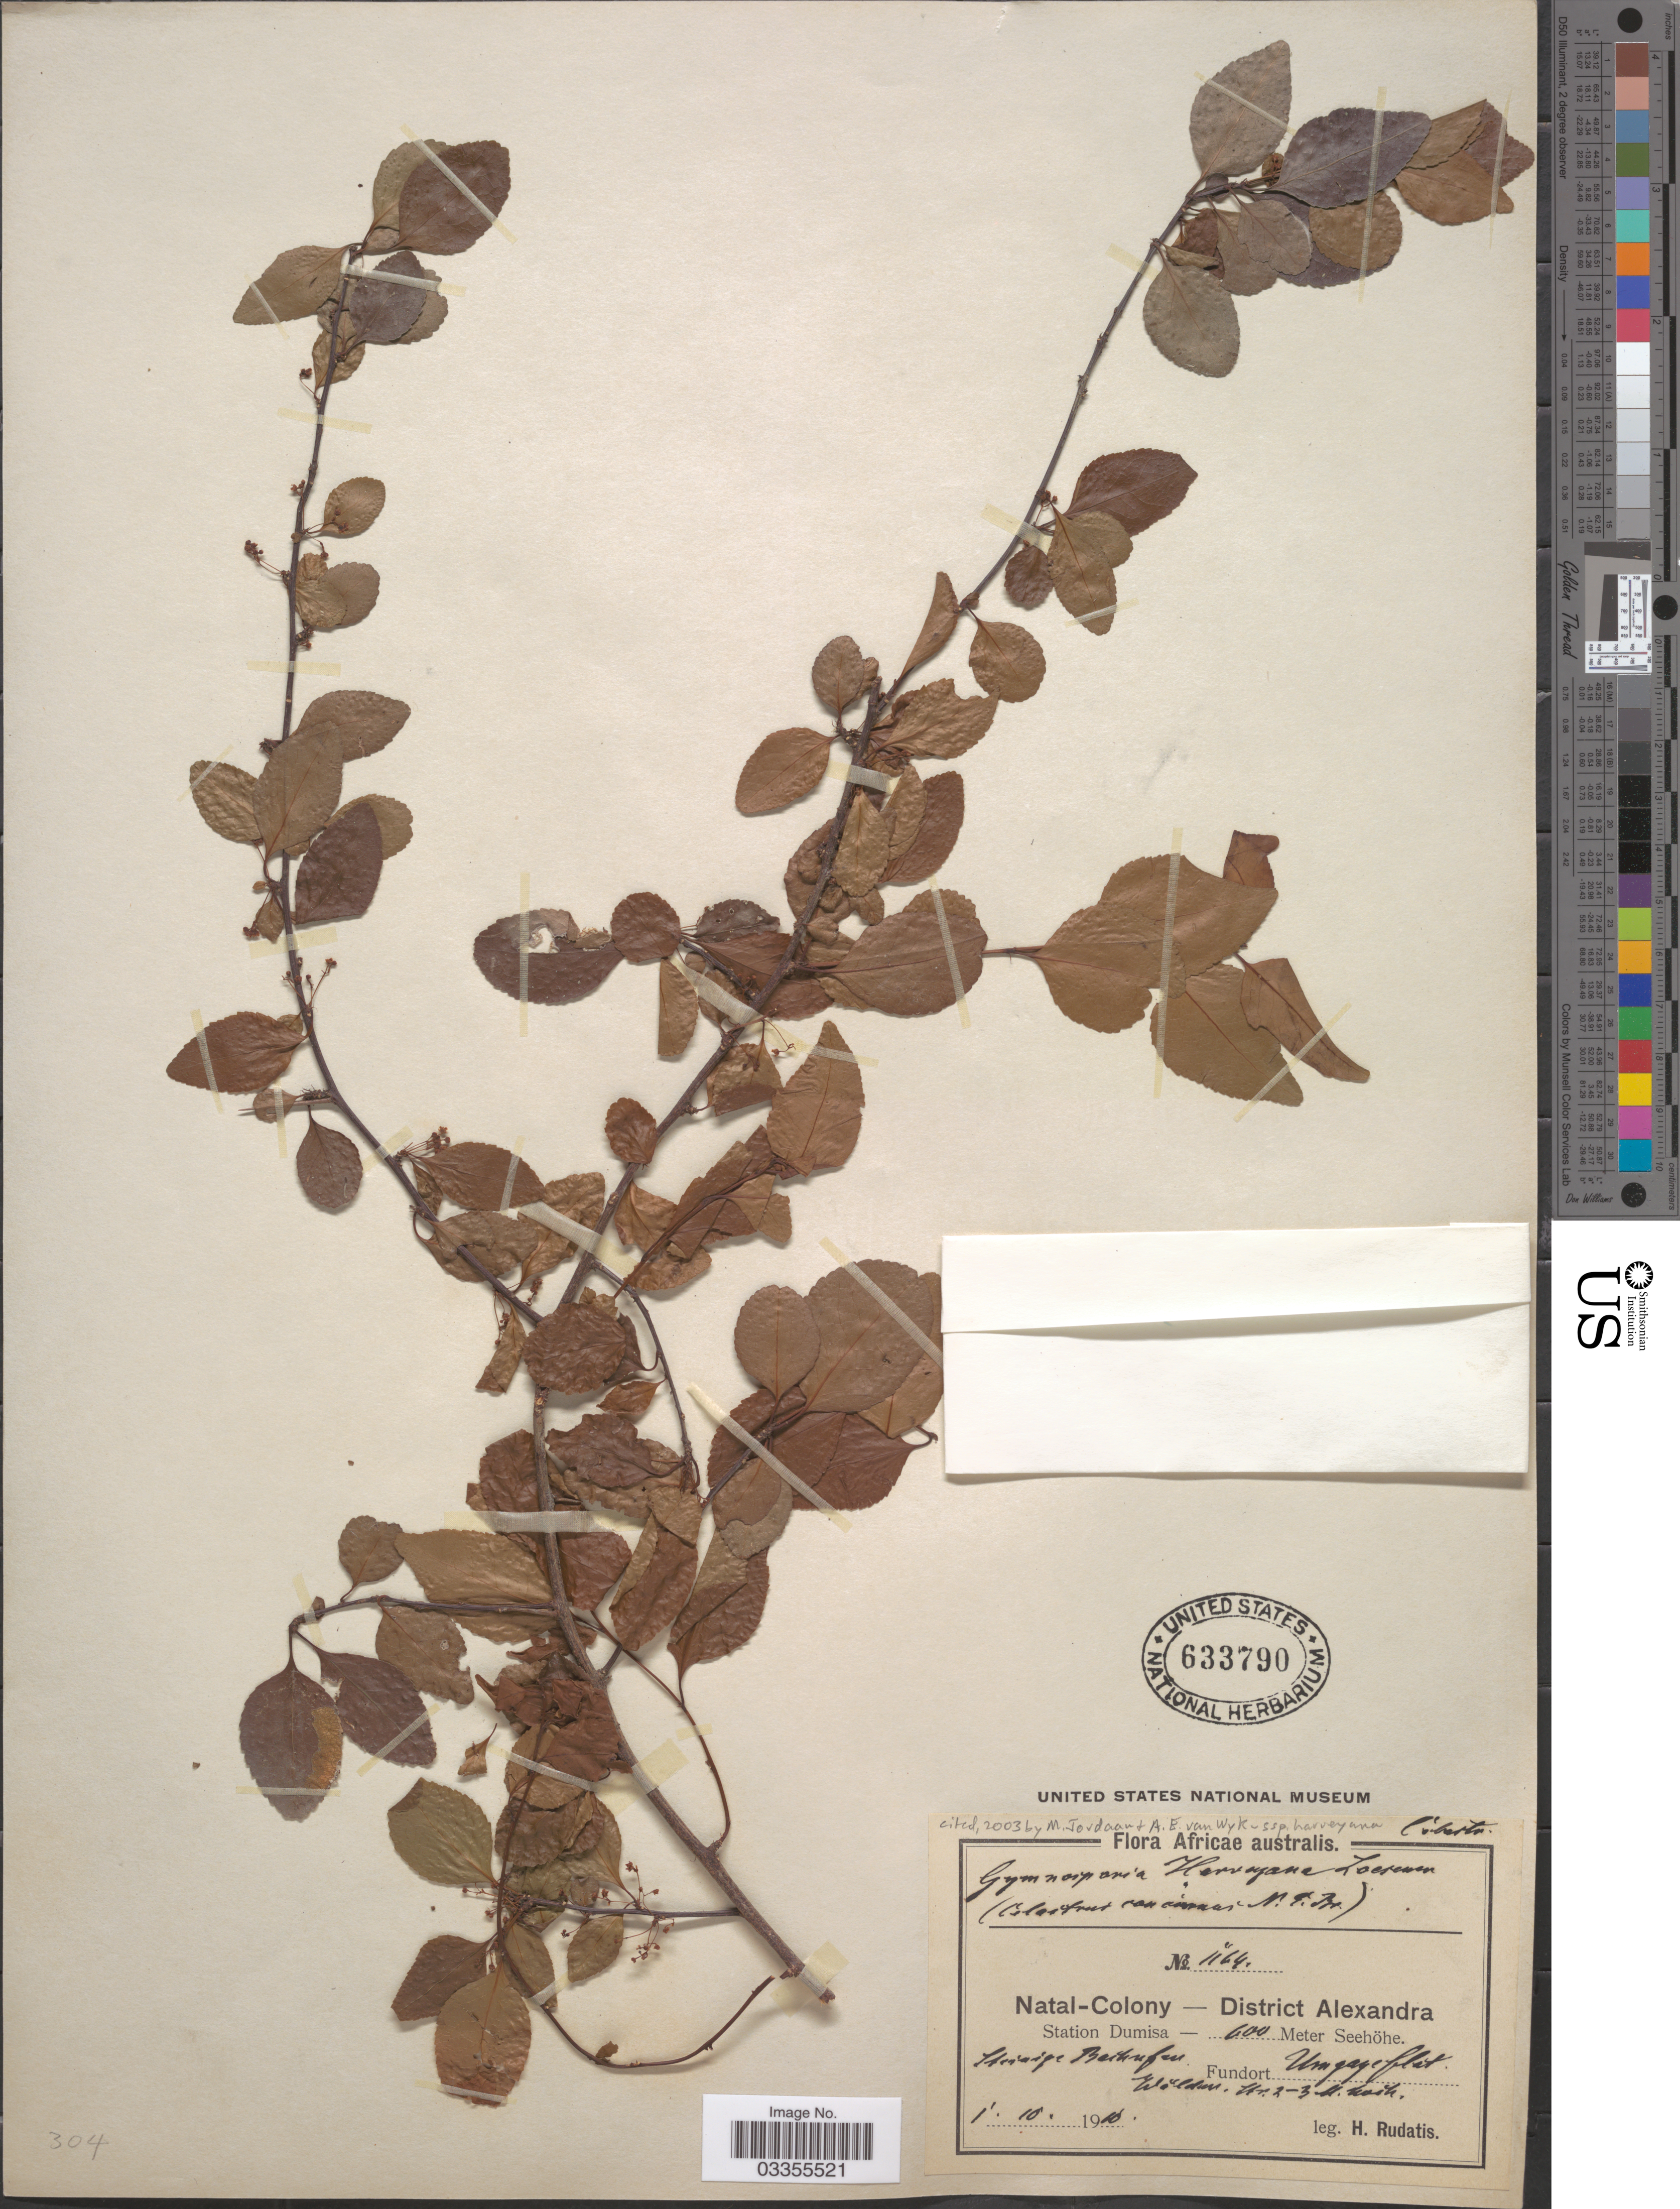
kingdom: Plantae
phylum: Tracheophyta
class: Magnoliopsida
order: Celastrales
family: Celastraceae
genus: Gymnosporia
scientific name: Gymnosporia harveyana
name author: Loes.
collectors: H. Rudatis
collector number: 1164*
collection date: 1910-10-01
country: South Africa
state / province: KwaZulu-Natal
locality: Africae australis. Natal-Colony - District Alexandra. Station Dumisa. Steinige Beihufen. Fundort Umgageflat.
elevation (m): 600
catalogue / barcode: US 633790